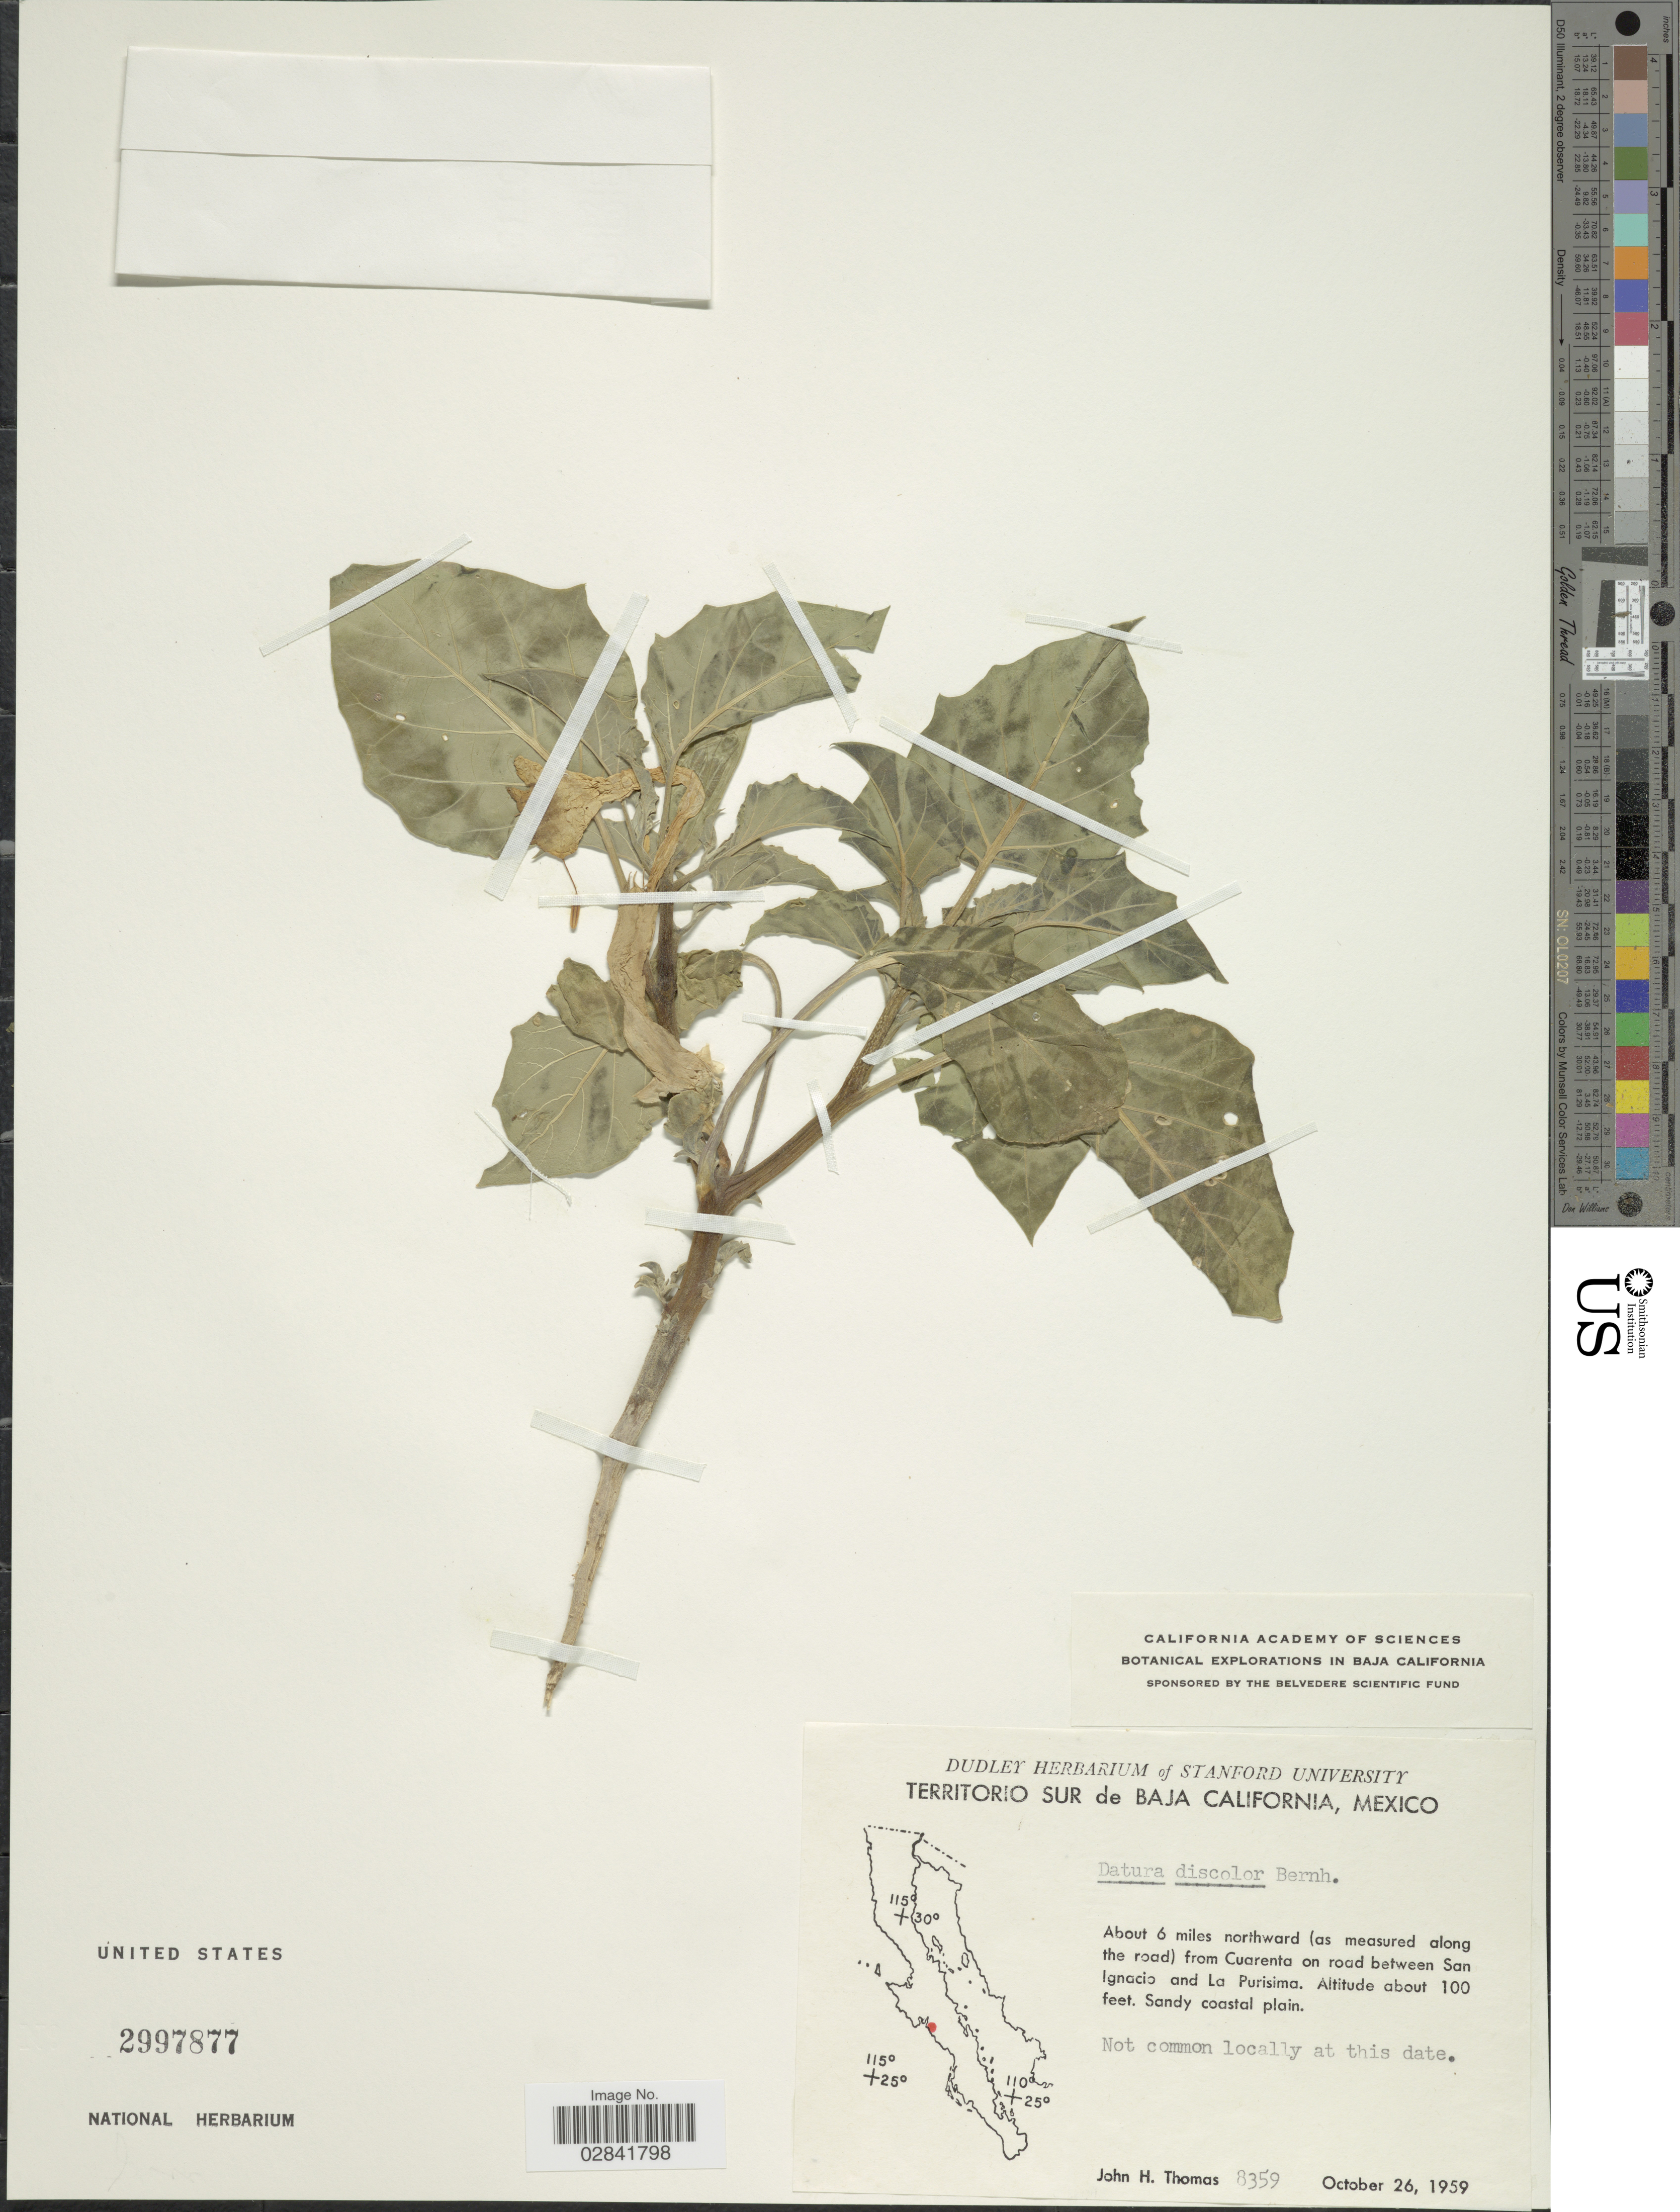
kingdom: Plantae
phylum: Tracheophyta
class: Magnoliopsida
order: Solanales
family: Solanaceae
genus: Datura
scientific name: Datura discolor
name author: Bernh.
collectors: J. H. Thomas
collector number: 8359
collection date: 1959-10-26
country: Mexico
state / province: Baja California Norte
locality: Territorio Sur de Baja California. About 6 miles northward (as measured along the road) from Cuarenta on road between San Ignacio and La Purisima.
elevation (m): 30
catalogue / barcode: US 2997877